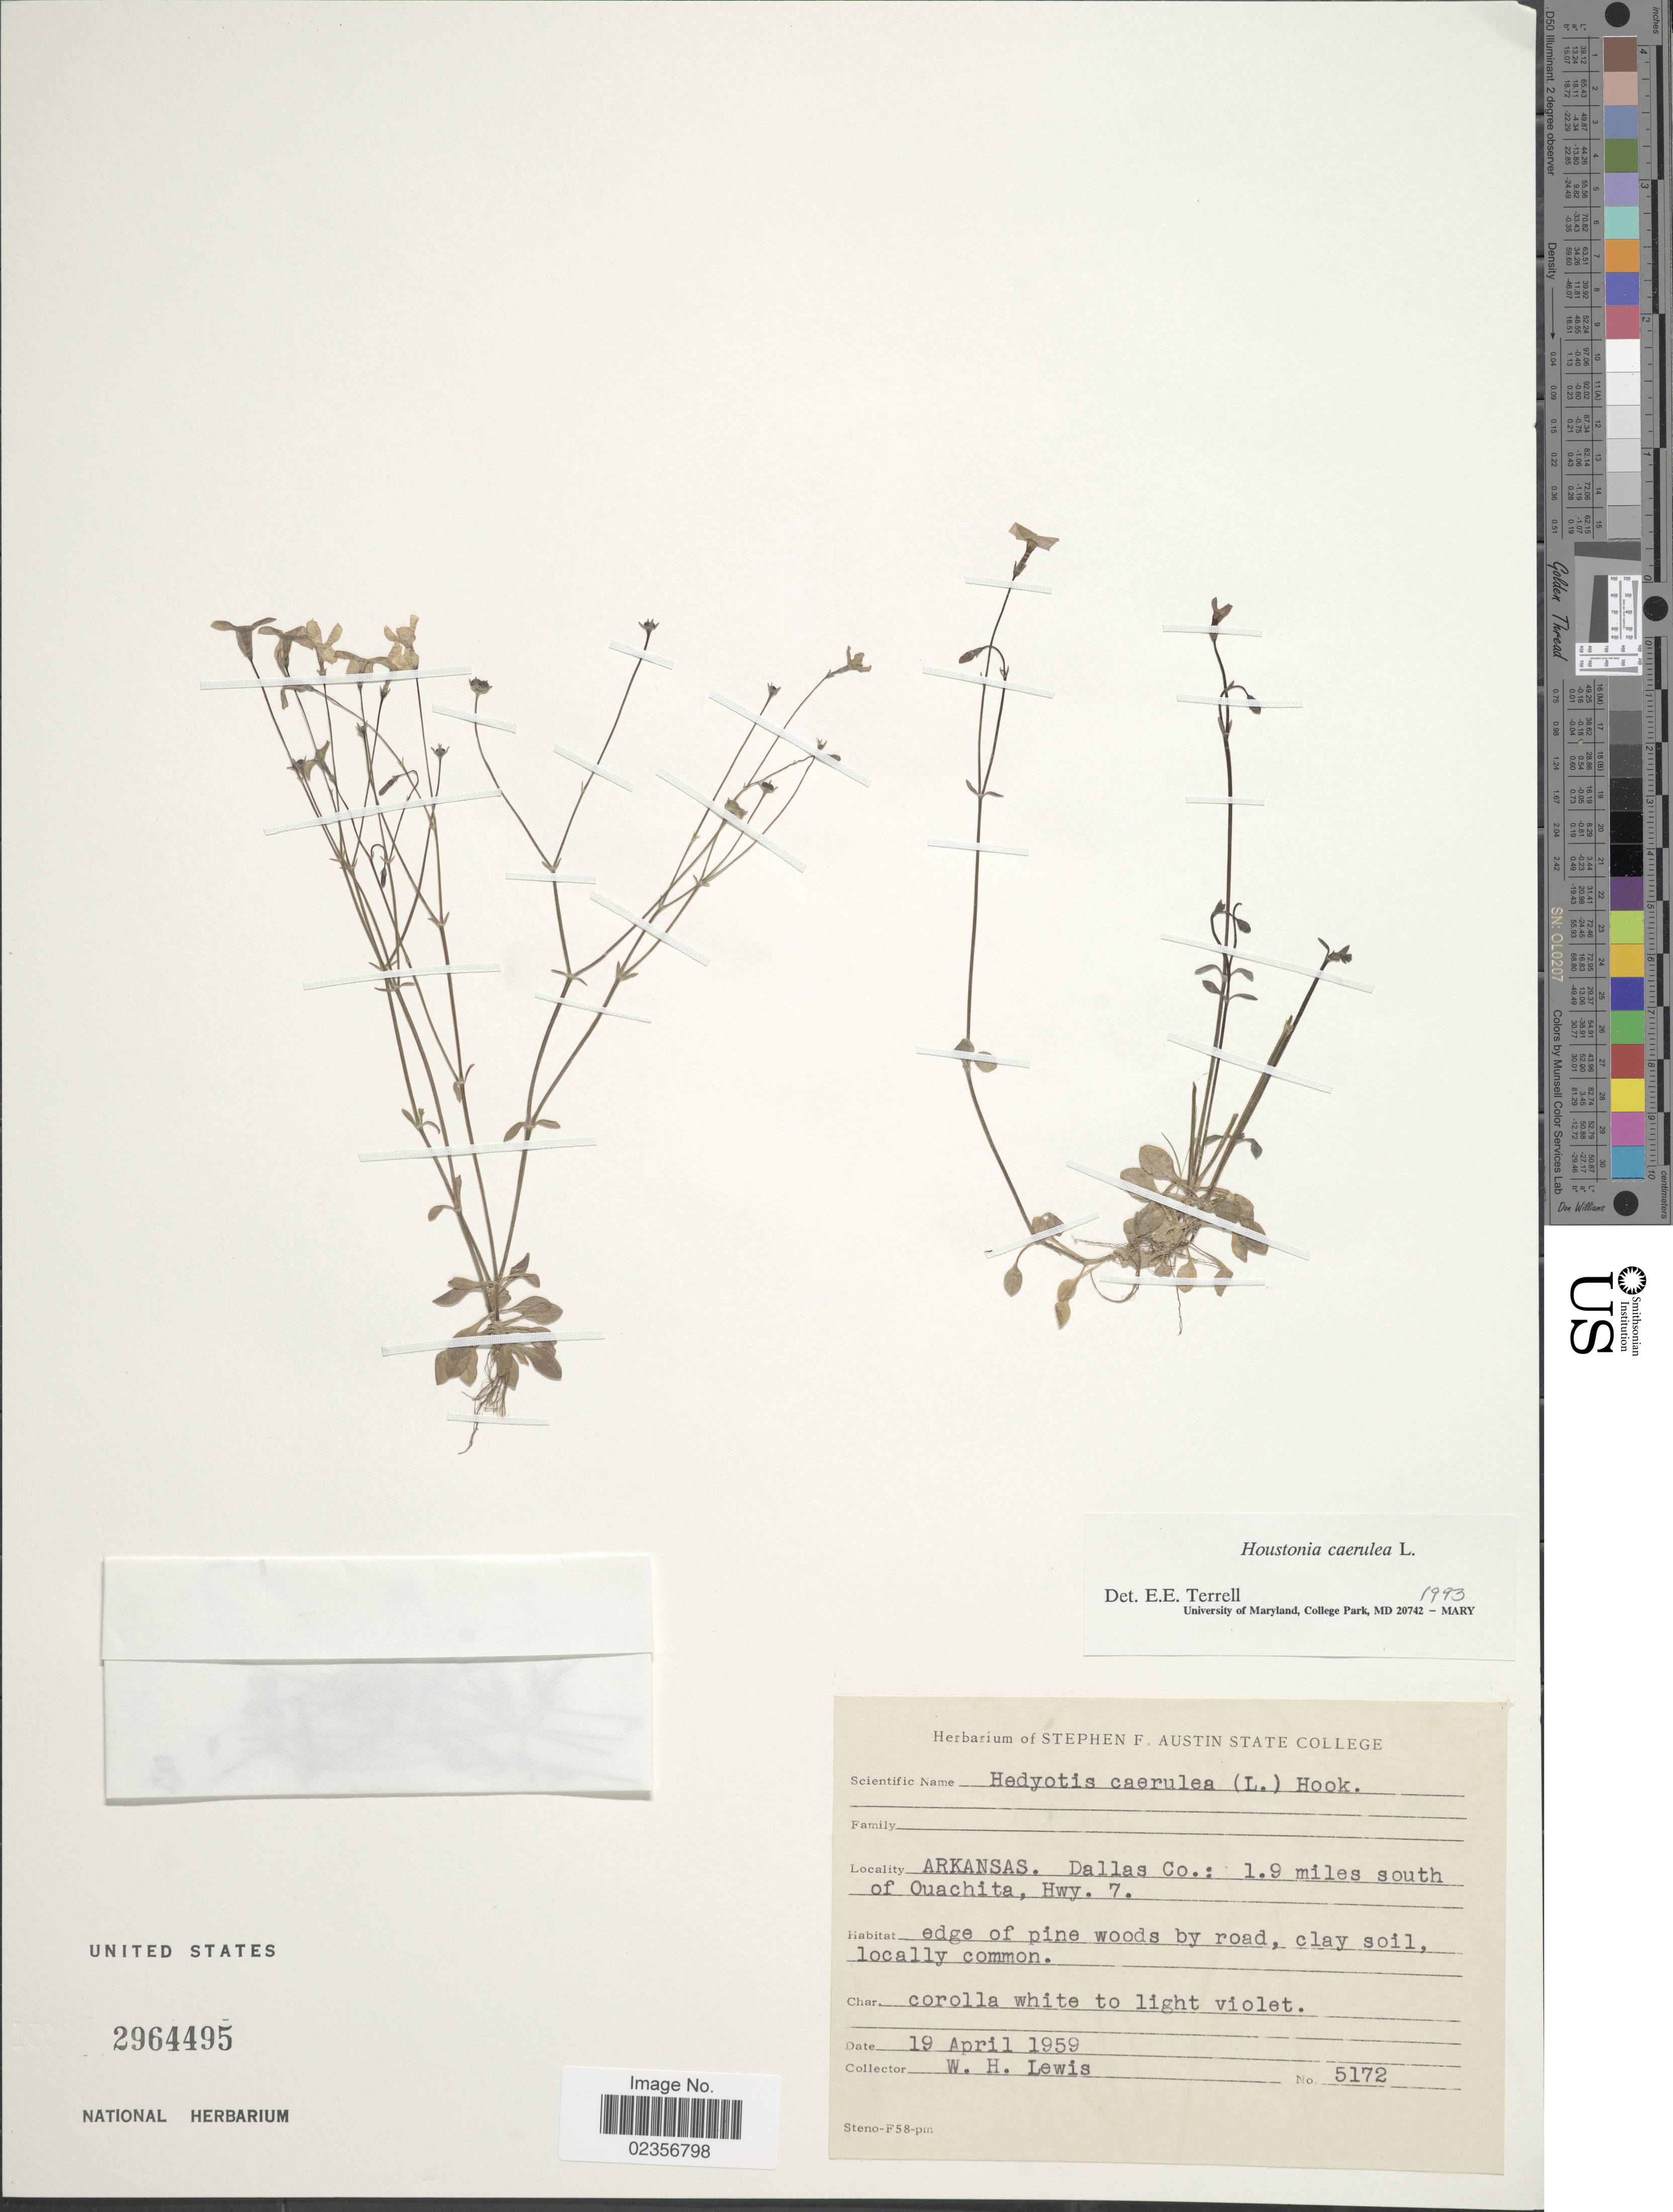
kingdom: Plantae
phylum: Tracheophyta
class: Magnoliopsida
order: Gentianales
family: Rubiaceae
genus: Houstonia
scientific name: Houstonia caerulea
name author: L.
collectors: W. H. Lewis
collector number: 5172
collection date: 1959-04-19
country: United States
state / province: Arkansas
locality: Dallas Co.: 1.9 miles south of Ouachita, Hwy. 7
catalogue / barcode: US 2964495